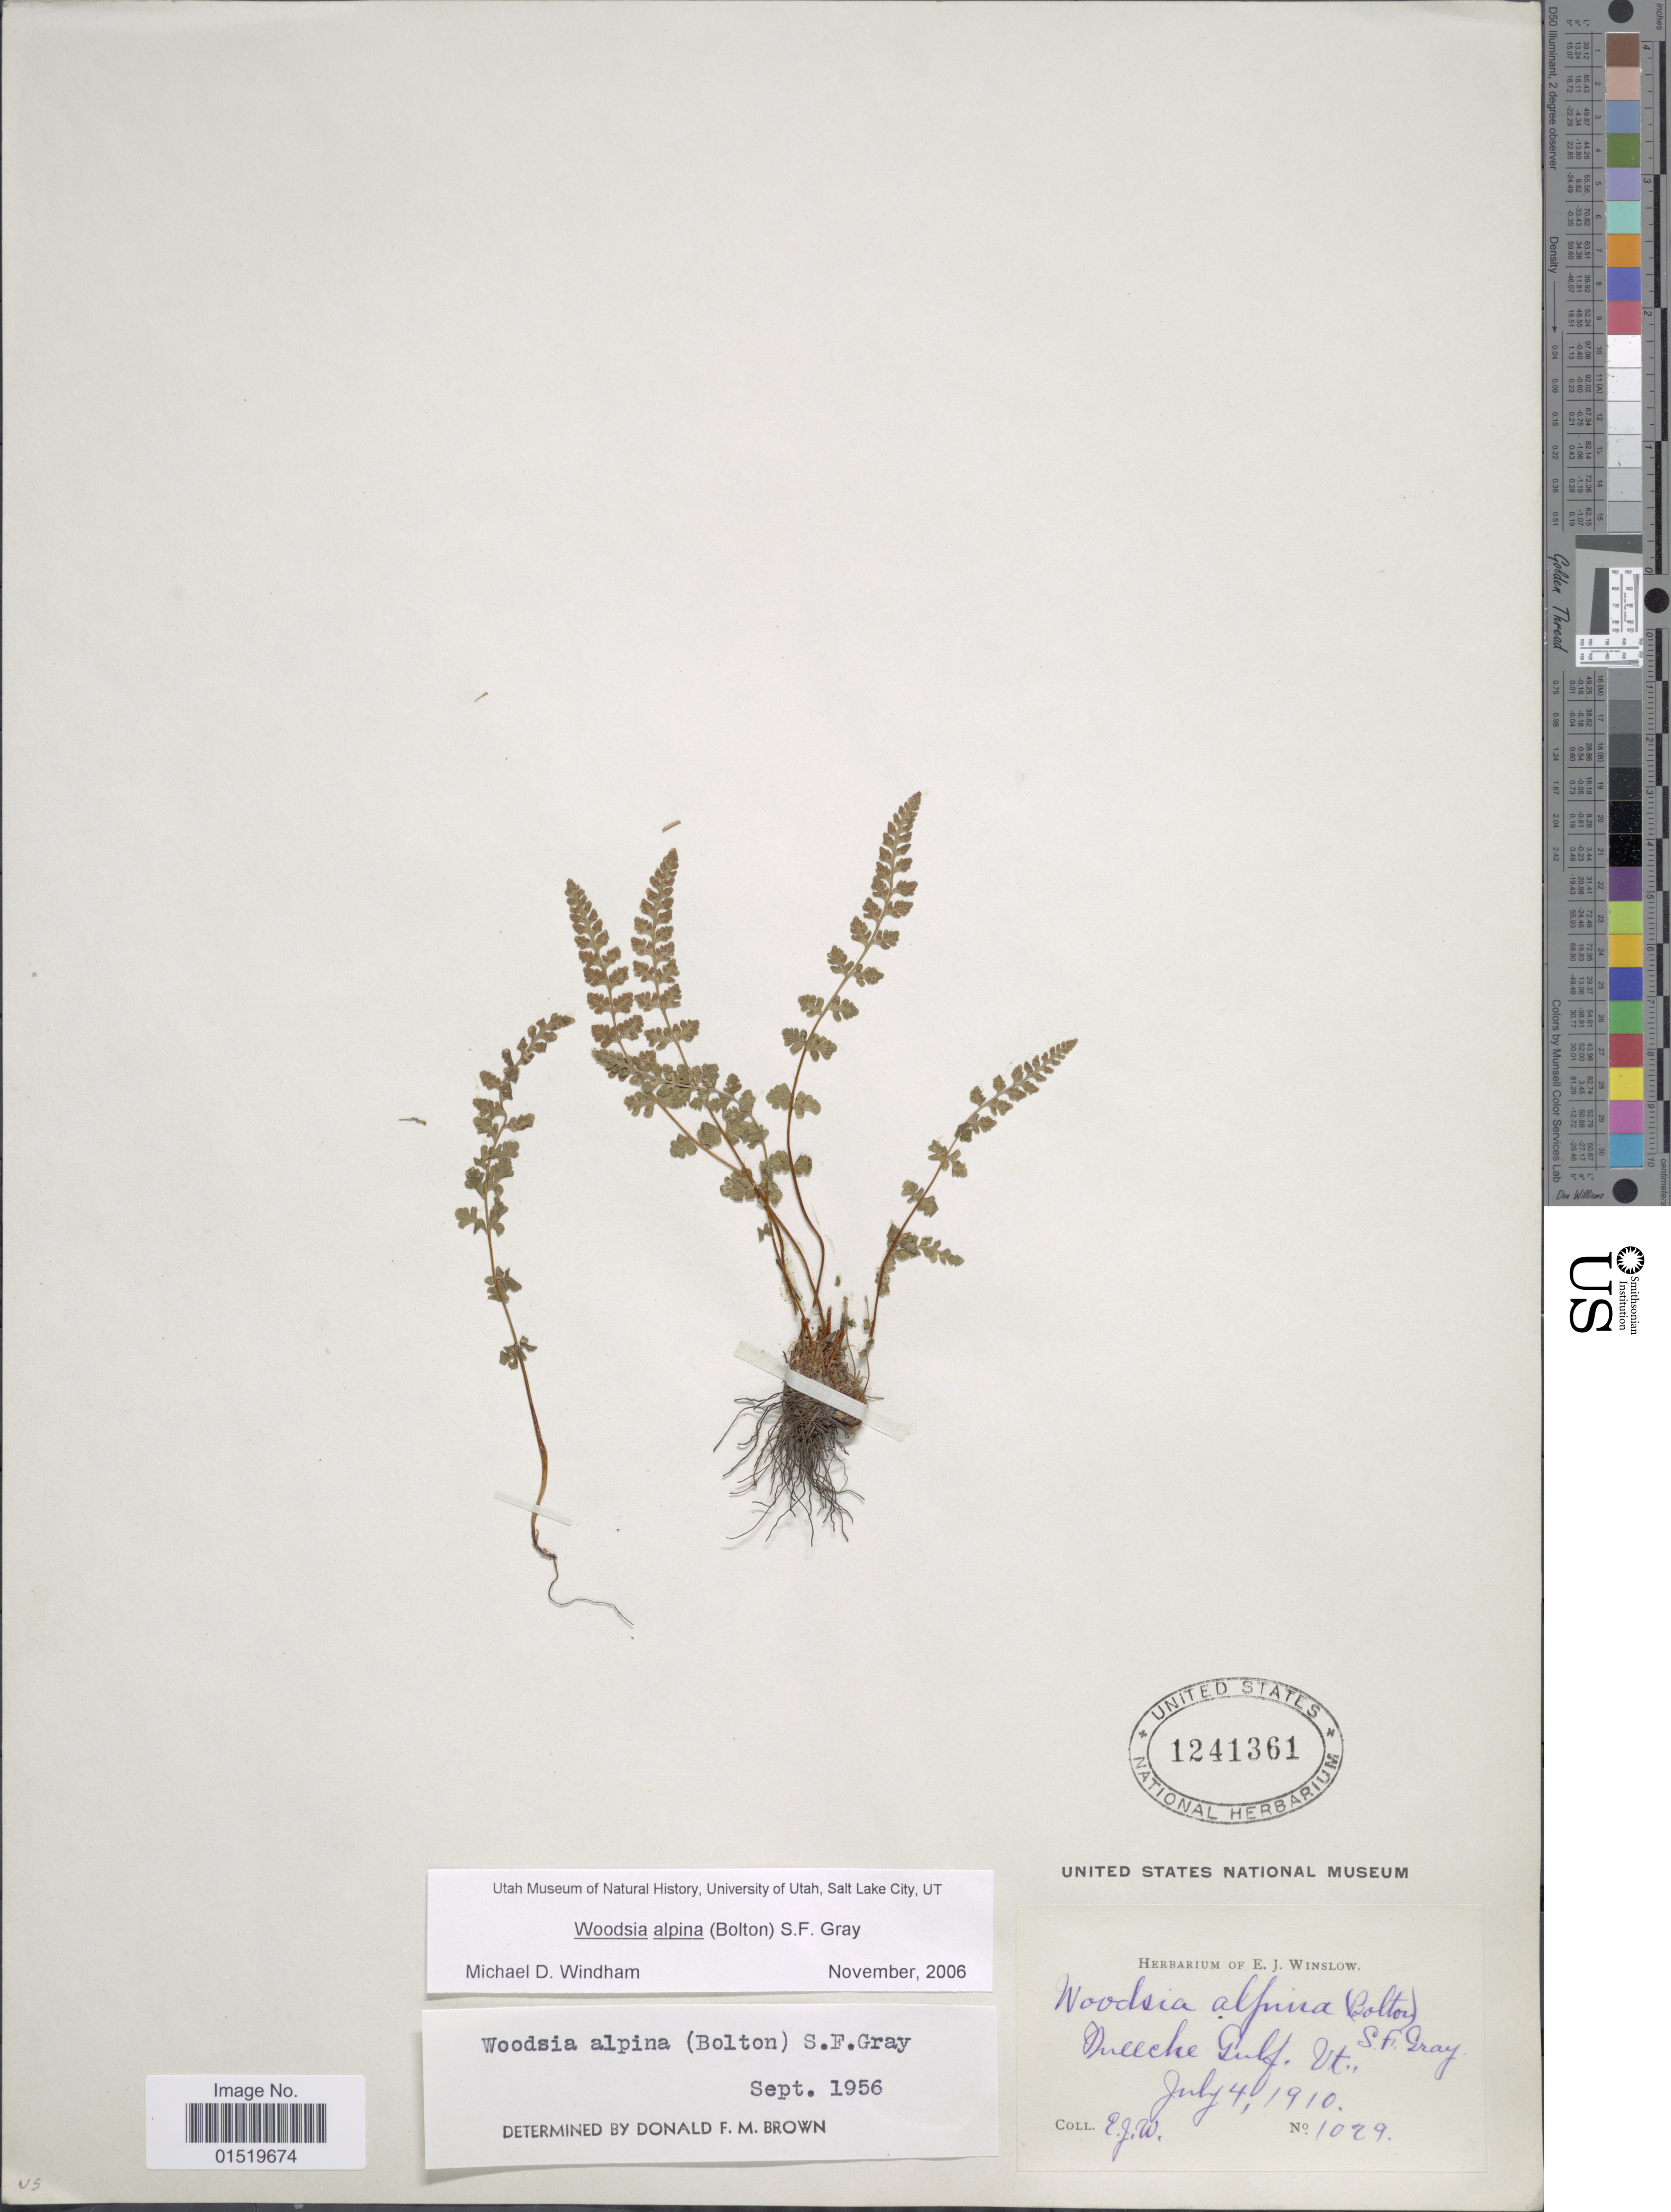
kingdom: Plantae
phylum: Tracheophyta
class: Polypodiopsida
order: Polypodiales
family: Woodsiaceae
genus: Woodsia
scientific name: Woodsia alpina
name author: (Bolton) S.F. Gray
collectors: E. Winslow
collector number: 1029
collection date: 1910-07-04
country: United States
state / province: Vermont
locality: Queeche Gulf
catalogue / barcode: US 1241361